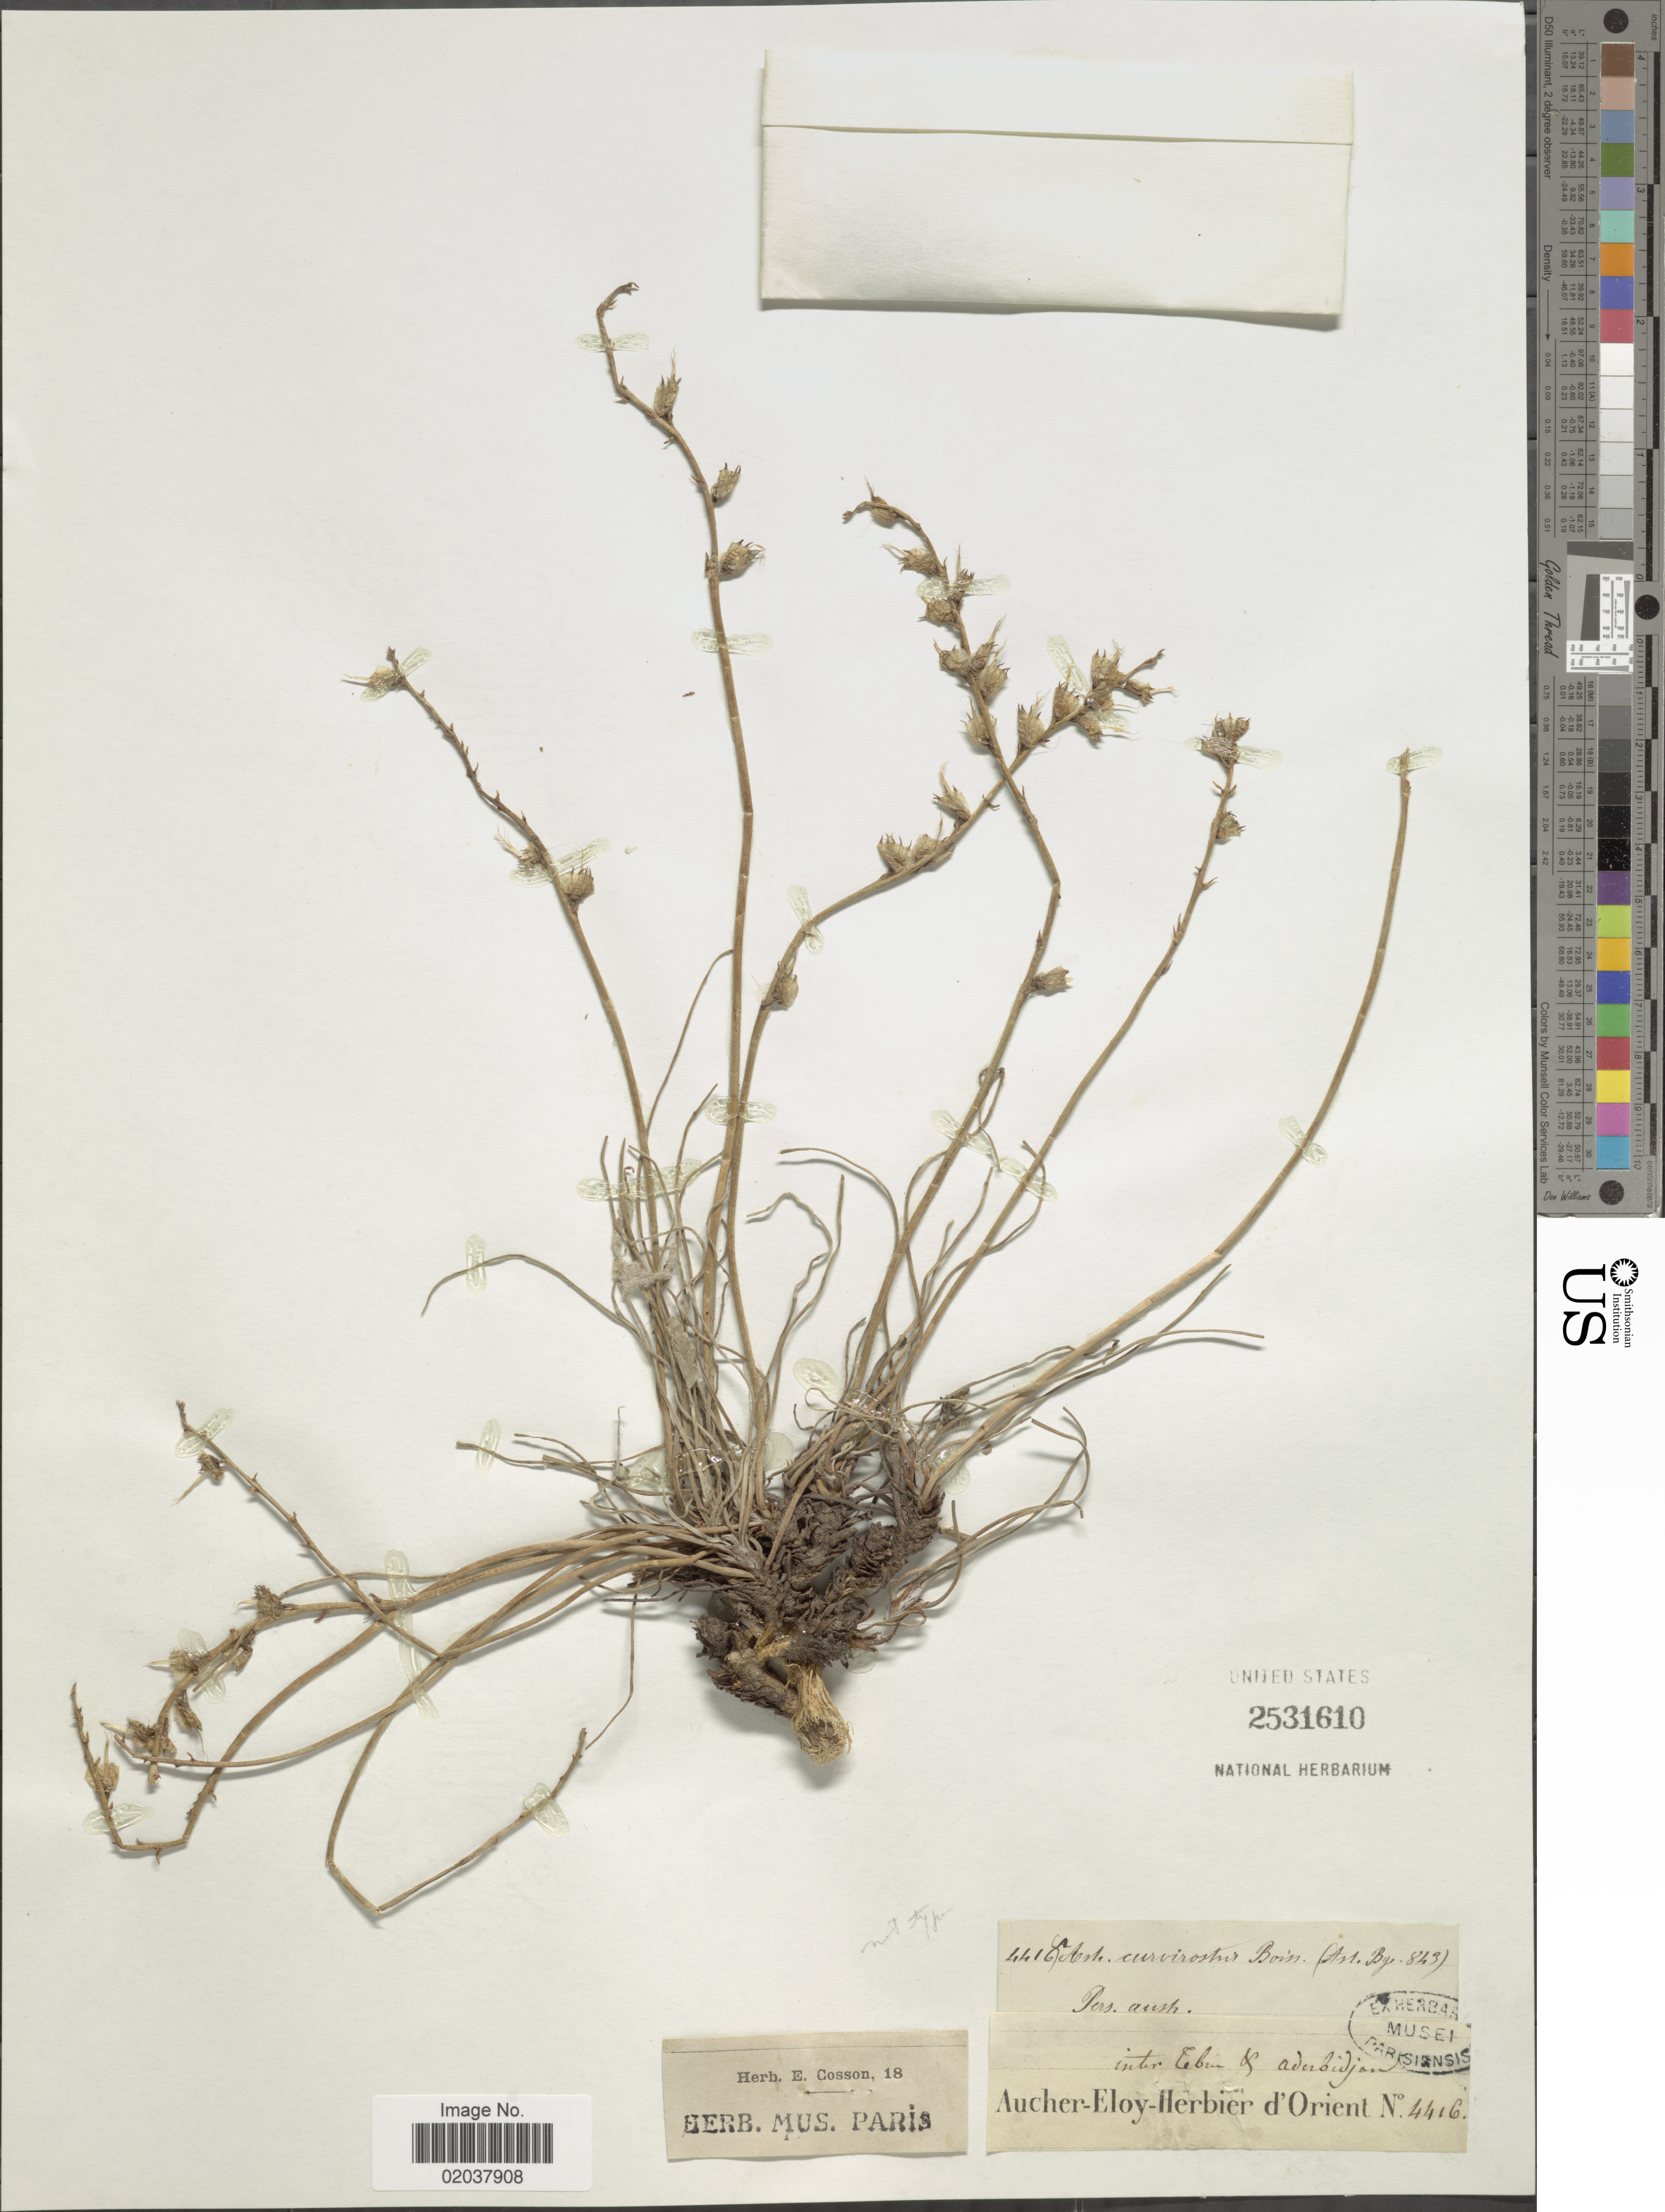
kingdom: Plantae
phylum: Tracheophyta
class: Magnoliopsida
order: Fabales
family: Fabaceae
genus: Astragalus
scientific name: Astragalus curvirostris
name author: Boiss.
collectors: ex herb. Aucher-Eloy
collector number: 4416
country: Azerbaijan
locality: Intre Tebun & aderbidjan. [interpreted]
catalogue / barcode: US 2531610